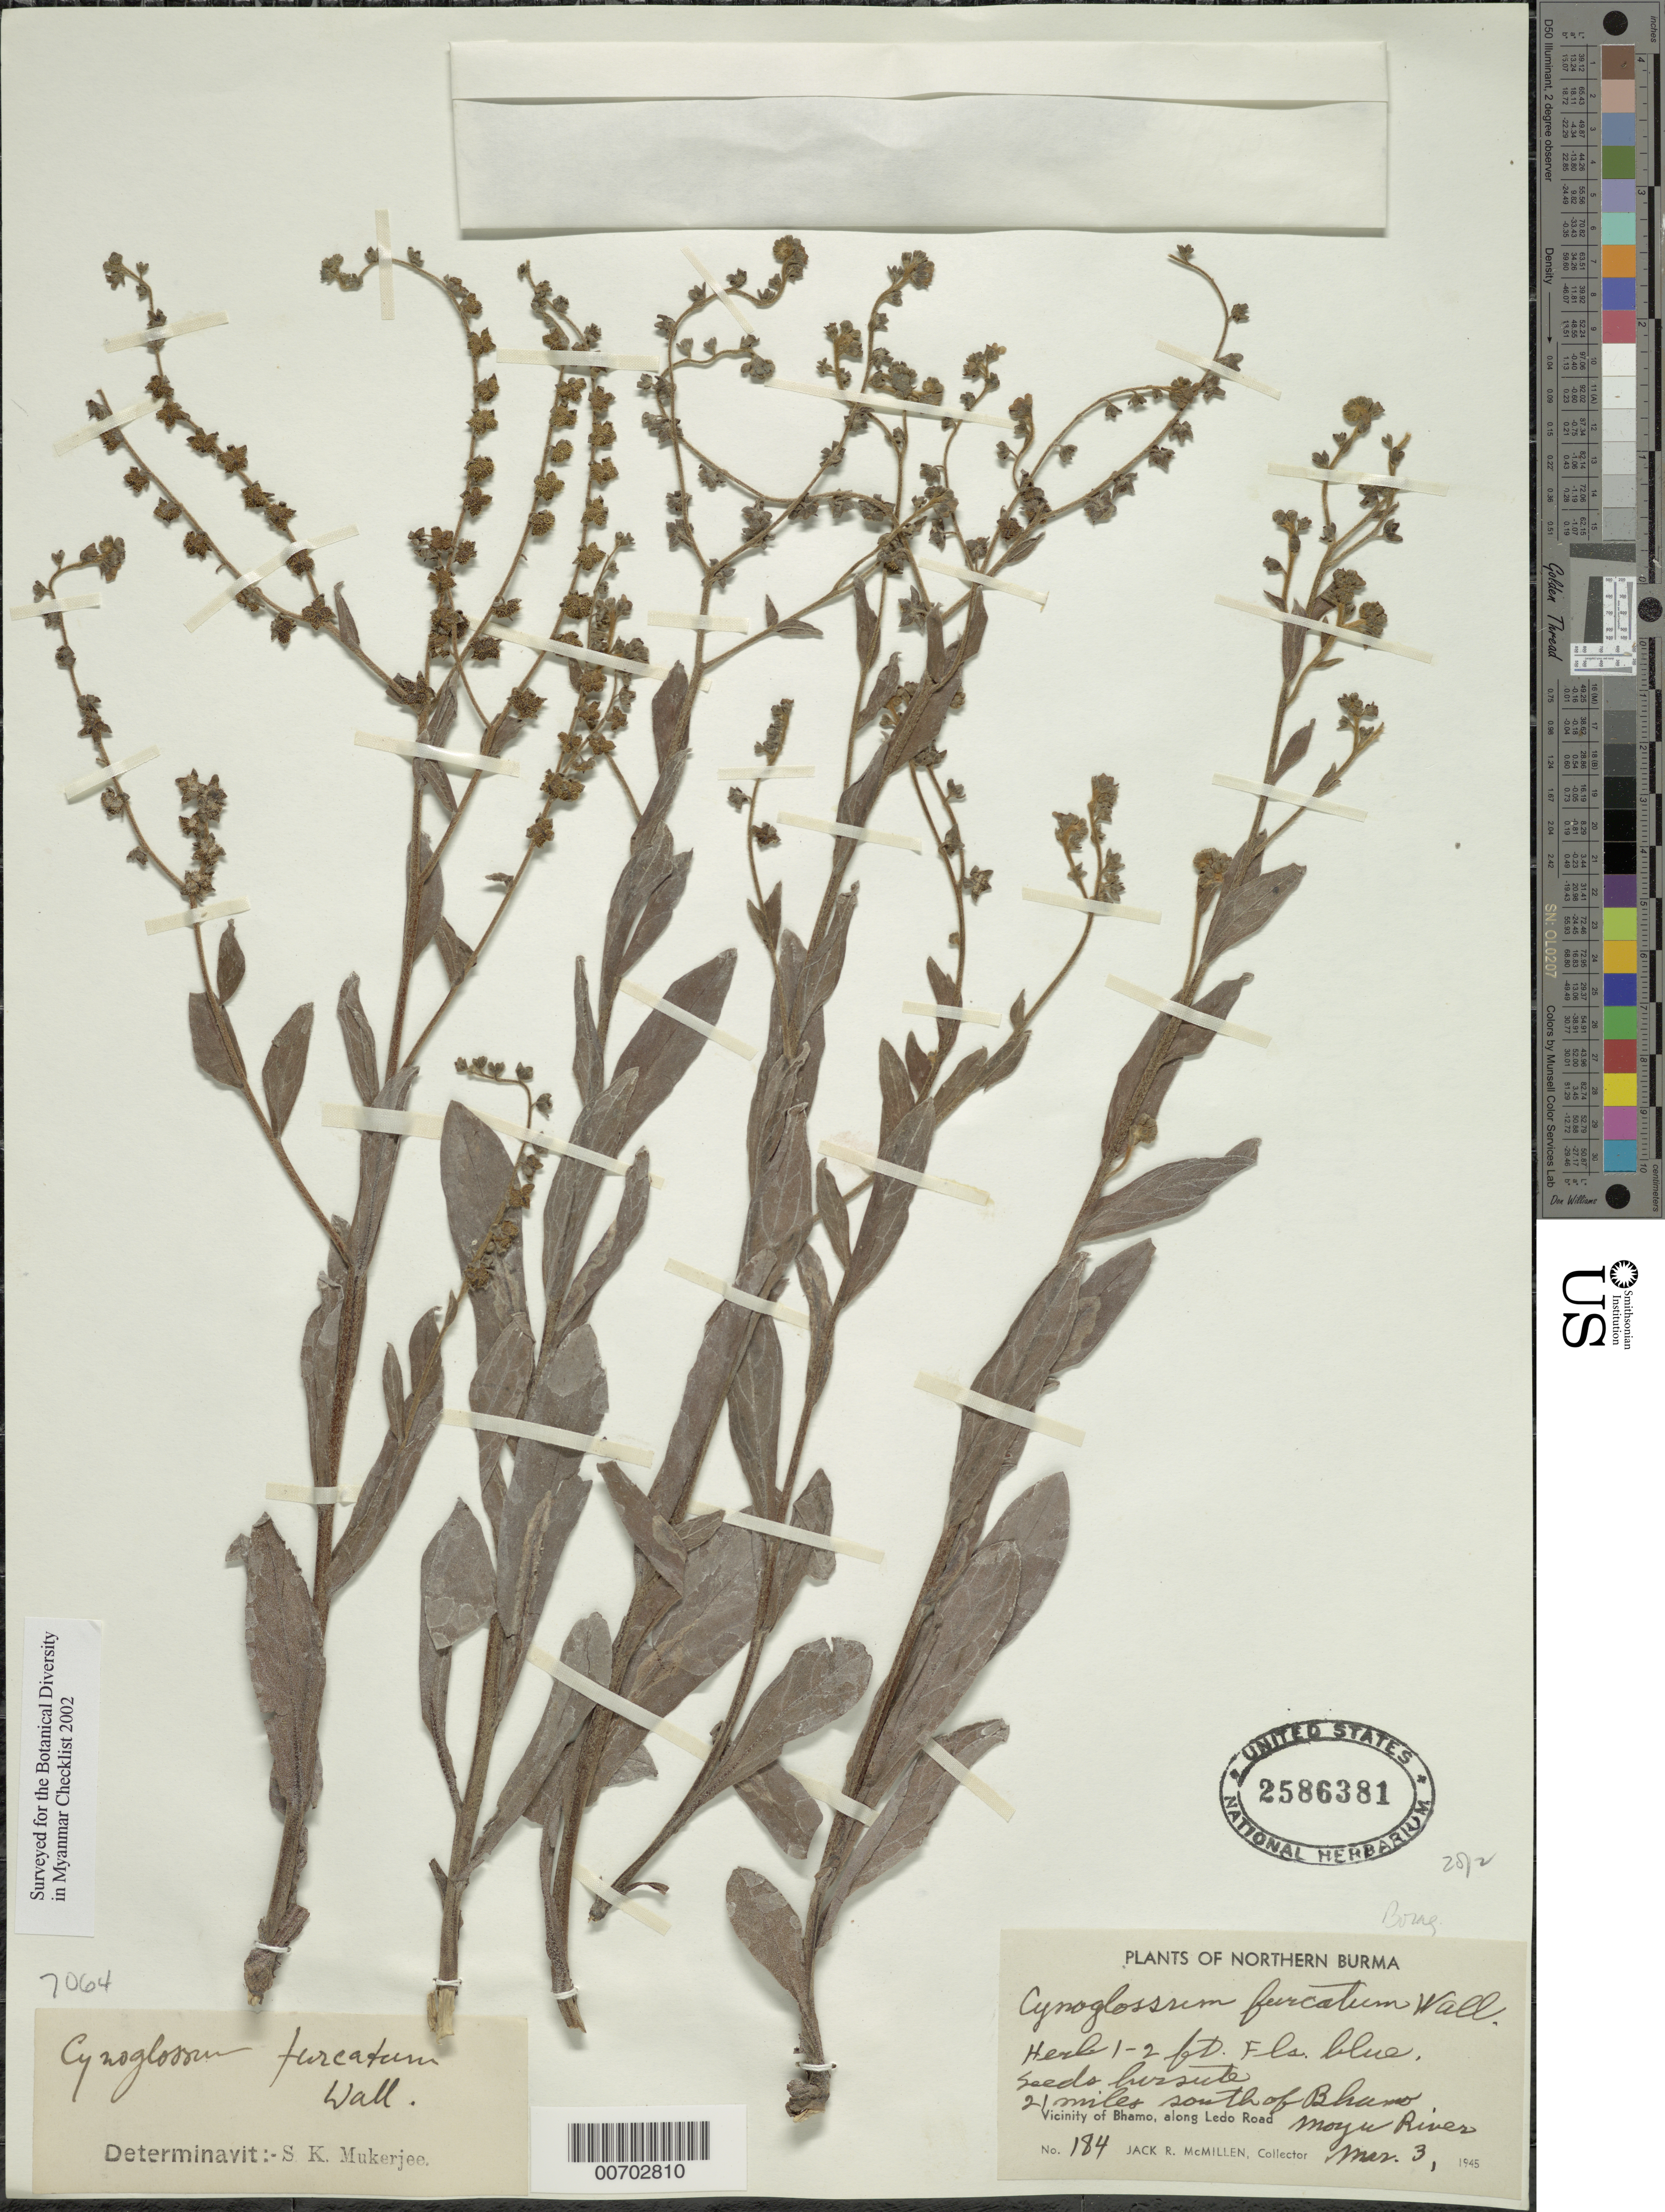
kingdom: Plantae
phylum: Tracheophyta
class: Magnoliopsida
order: Boraginales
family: Boraginaceae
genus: Cynoglossum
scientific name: Cynoglossum furcatum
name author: Wall.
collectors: J. McMillen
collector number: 184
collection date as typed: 03 Mar 1945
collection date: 1945-03-03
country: Myanmar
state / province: Kachin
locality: Bhamo, 21 mi. S, Ledo Road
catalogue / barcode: US 2586381